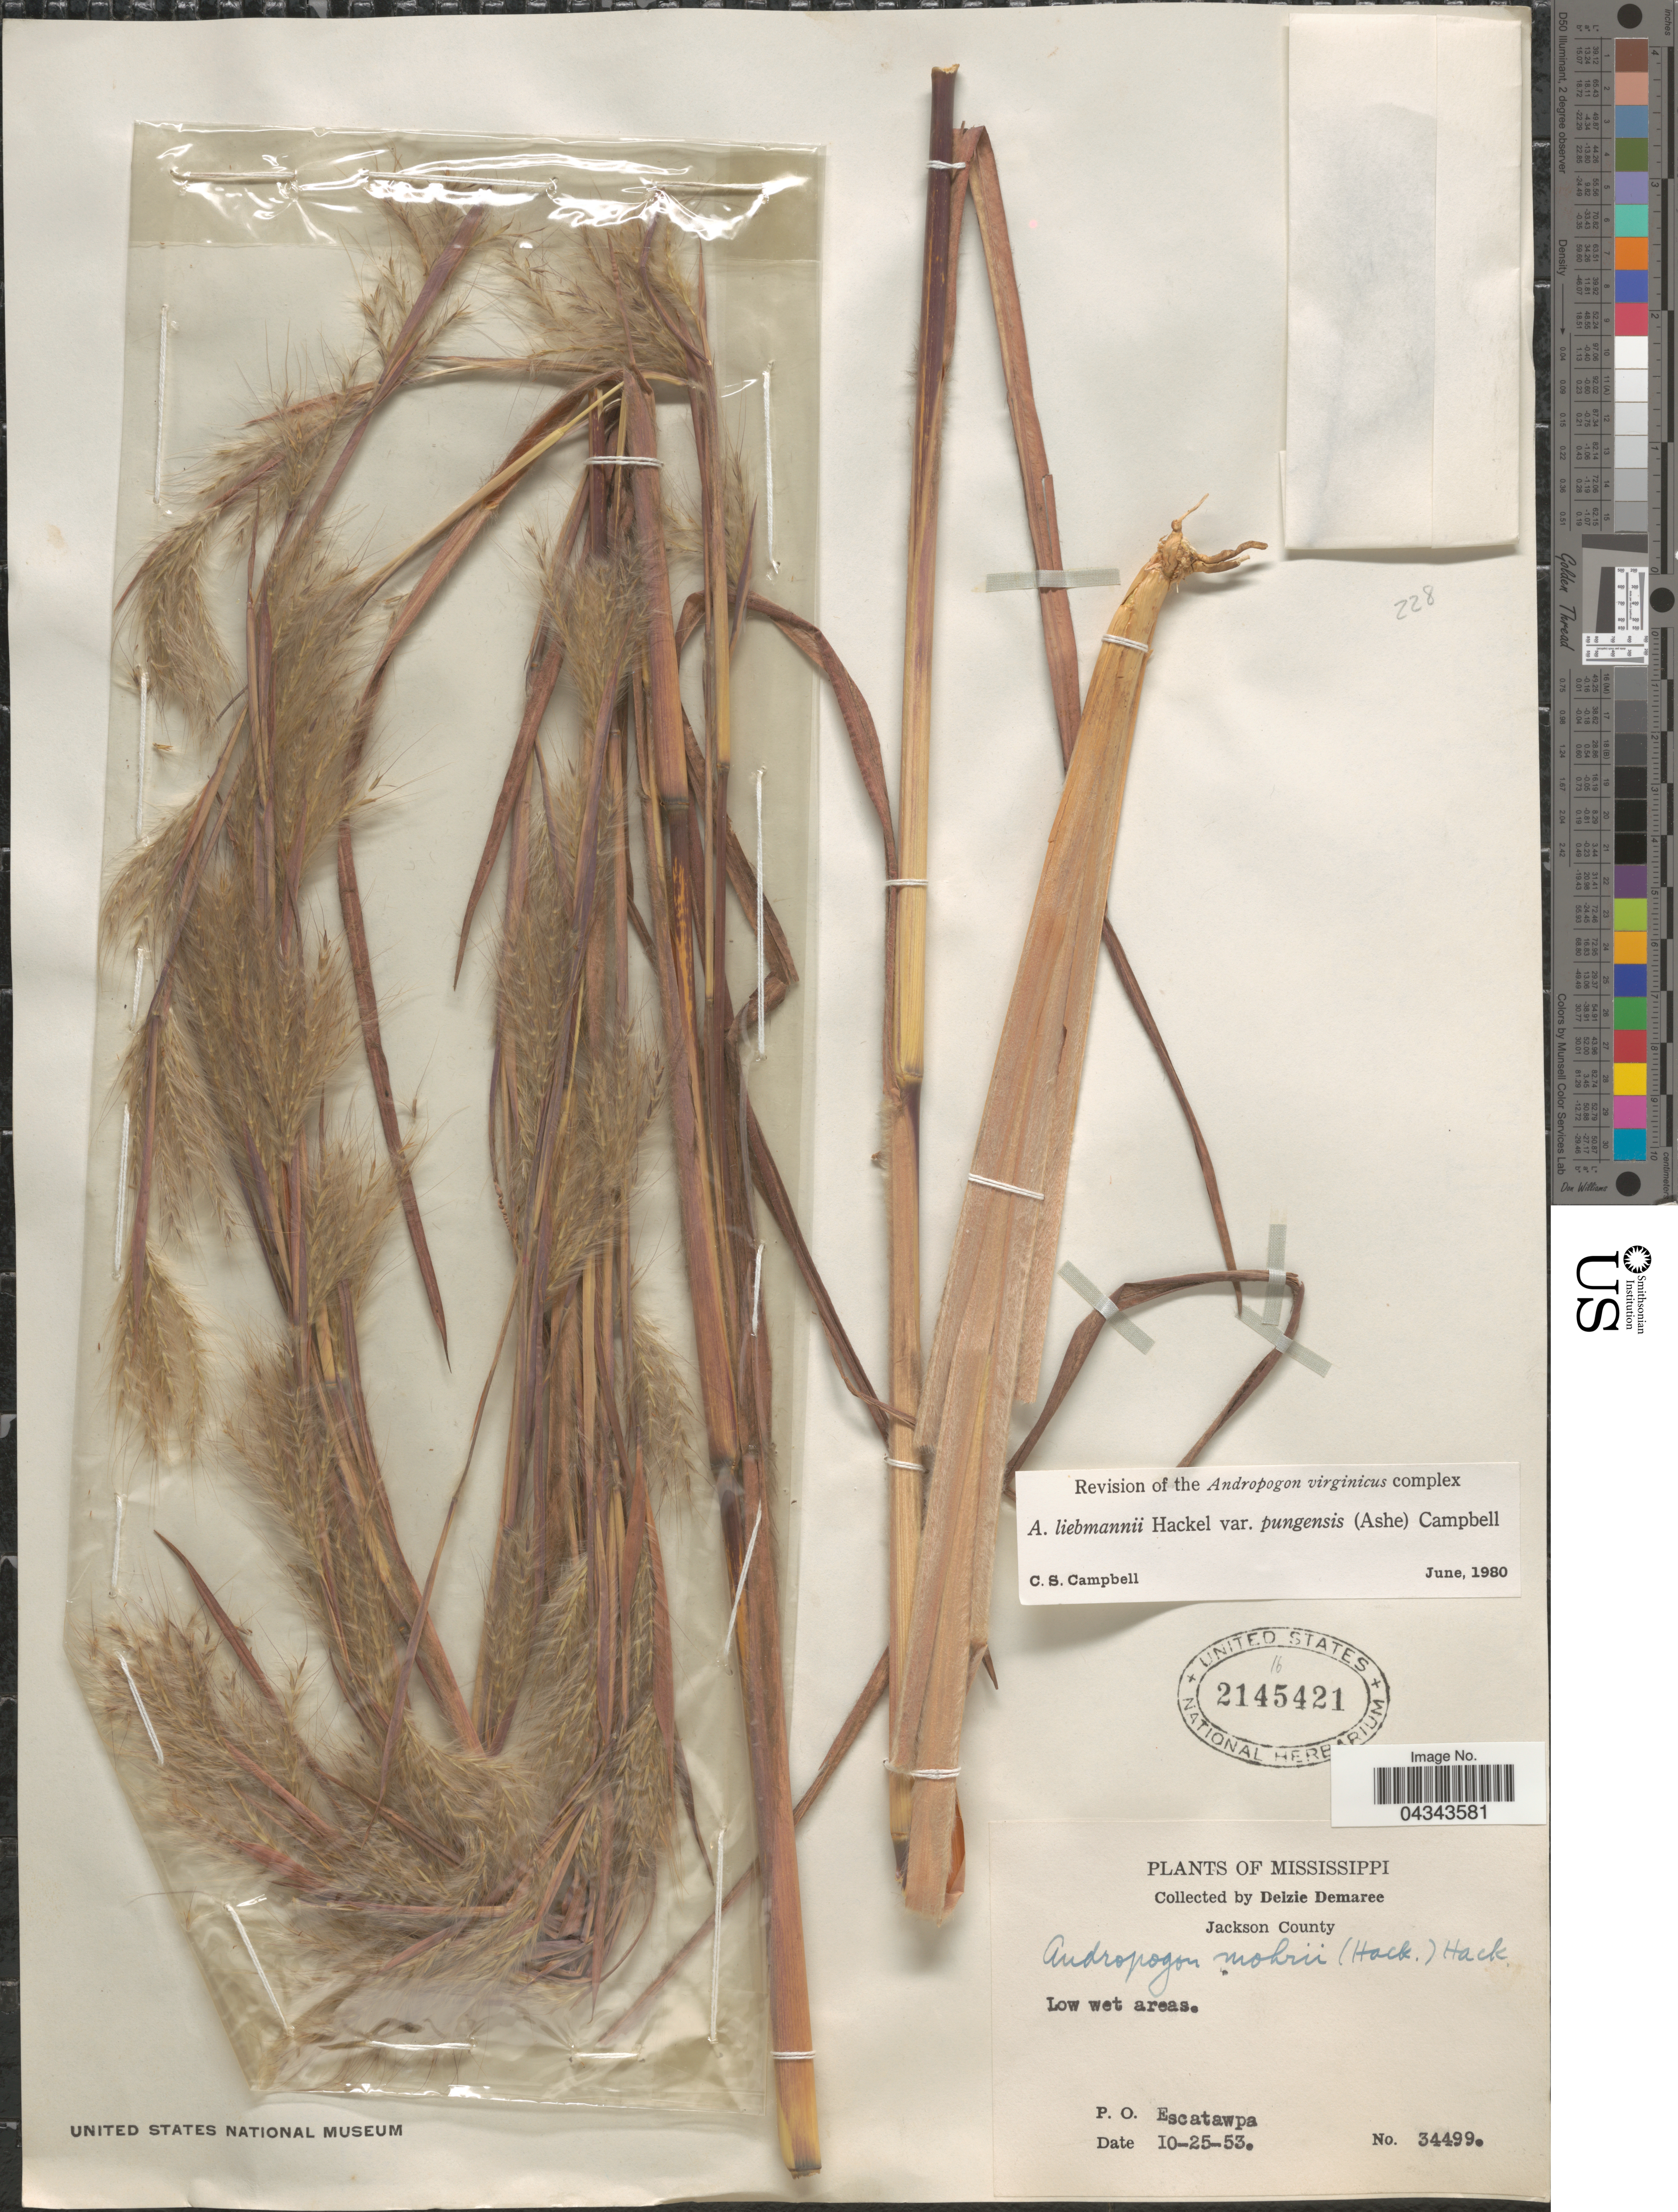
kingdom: Plantae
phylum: Tracheophyta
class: Liliopsida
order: Poales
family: Poaceae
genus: Andropogon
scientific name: Andropogon liebmannii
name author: Hack.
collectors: D. Demaree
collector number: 34499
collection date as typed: Transcribed d/m/y: 25/10/53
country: United States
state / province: Mississippi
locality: Jackson County. P. O. Escatawpa.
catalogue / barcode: US 2145421